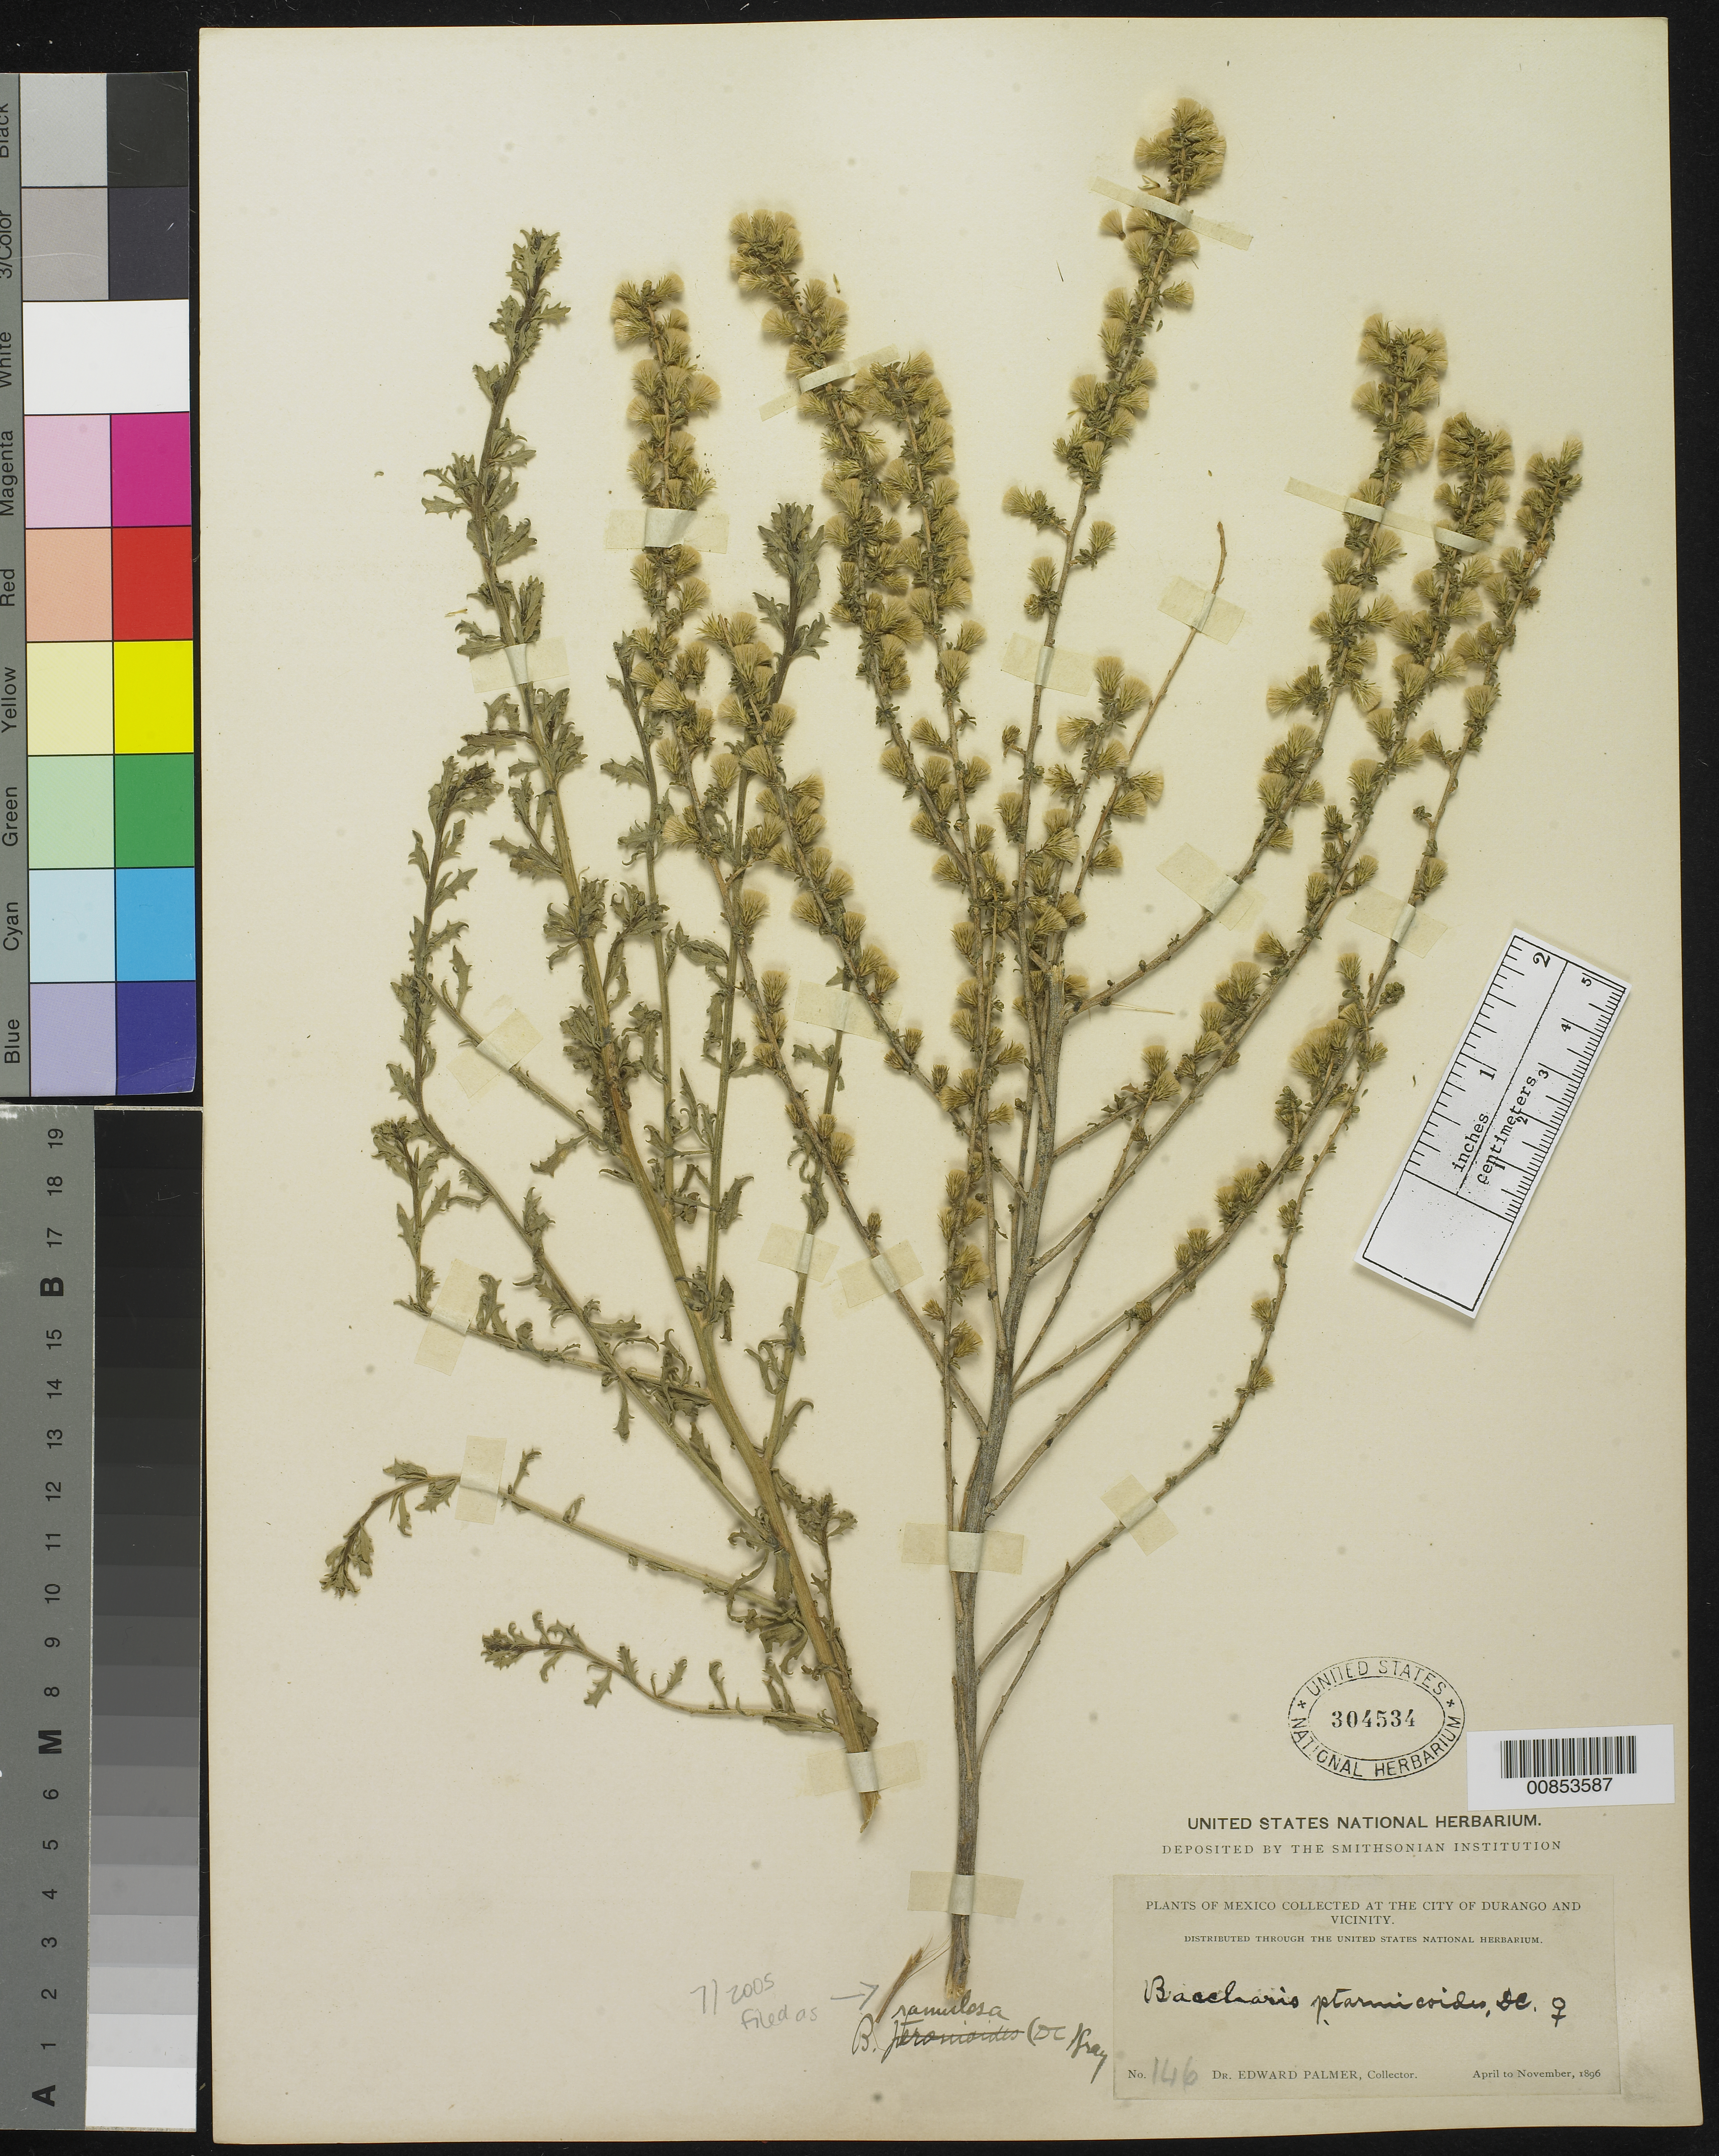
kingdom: Plantae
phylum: Tracheophyta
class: Magnoliopsida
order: Asterales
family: Asteraceae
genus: Baccharis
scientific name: Baccharis pteronioides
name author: DC.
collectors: E. Palmer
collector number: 146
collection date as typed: Apr 1896 to -- Nov 1896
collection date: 1896-04/1896-11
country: Mexico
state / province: Durango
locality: City of Durango and vicinity.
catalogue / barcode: US 304534